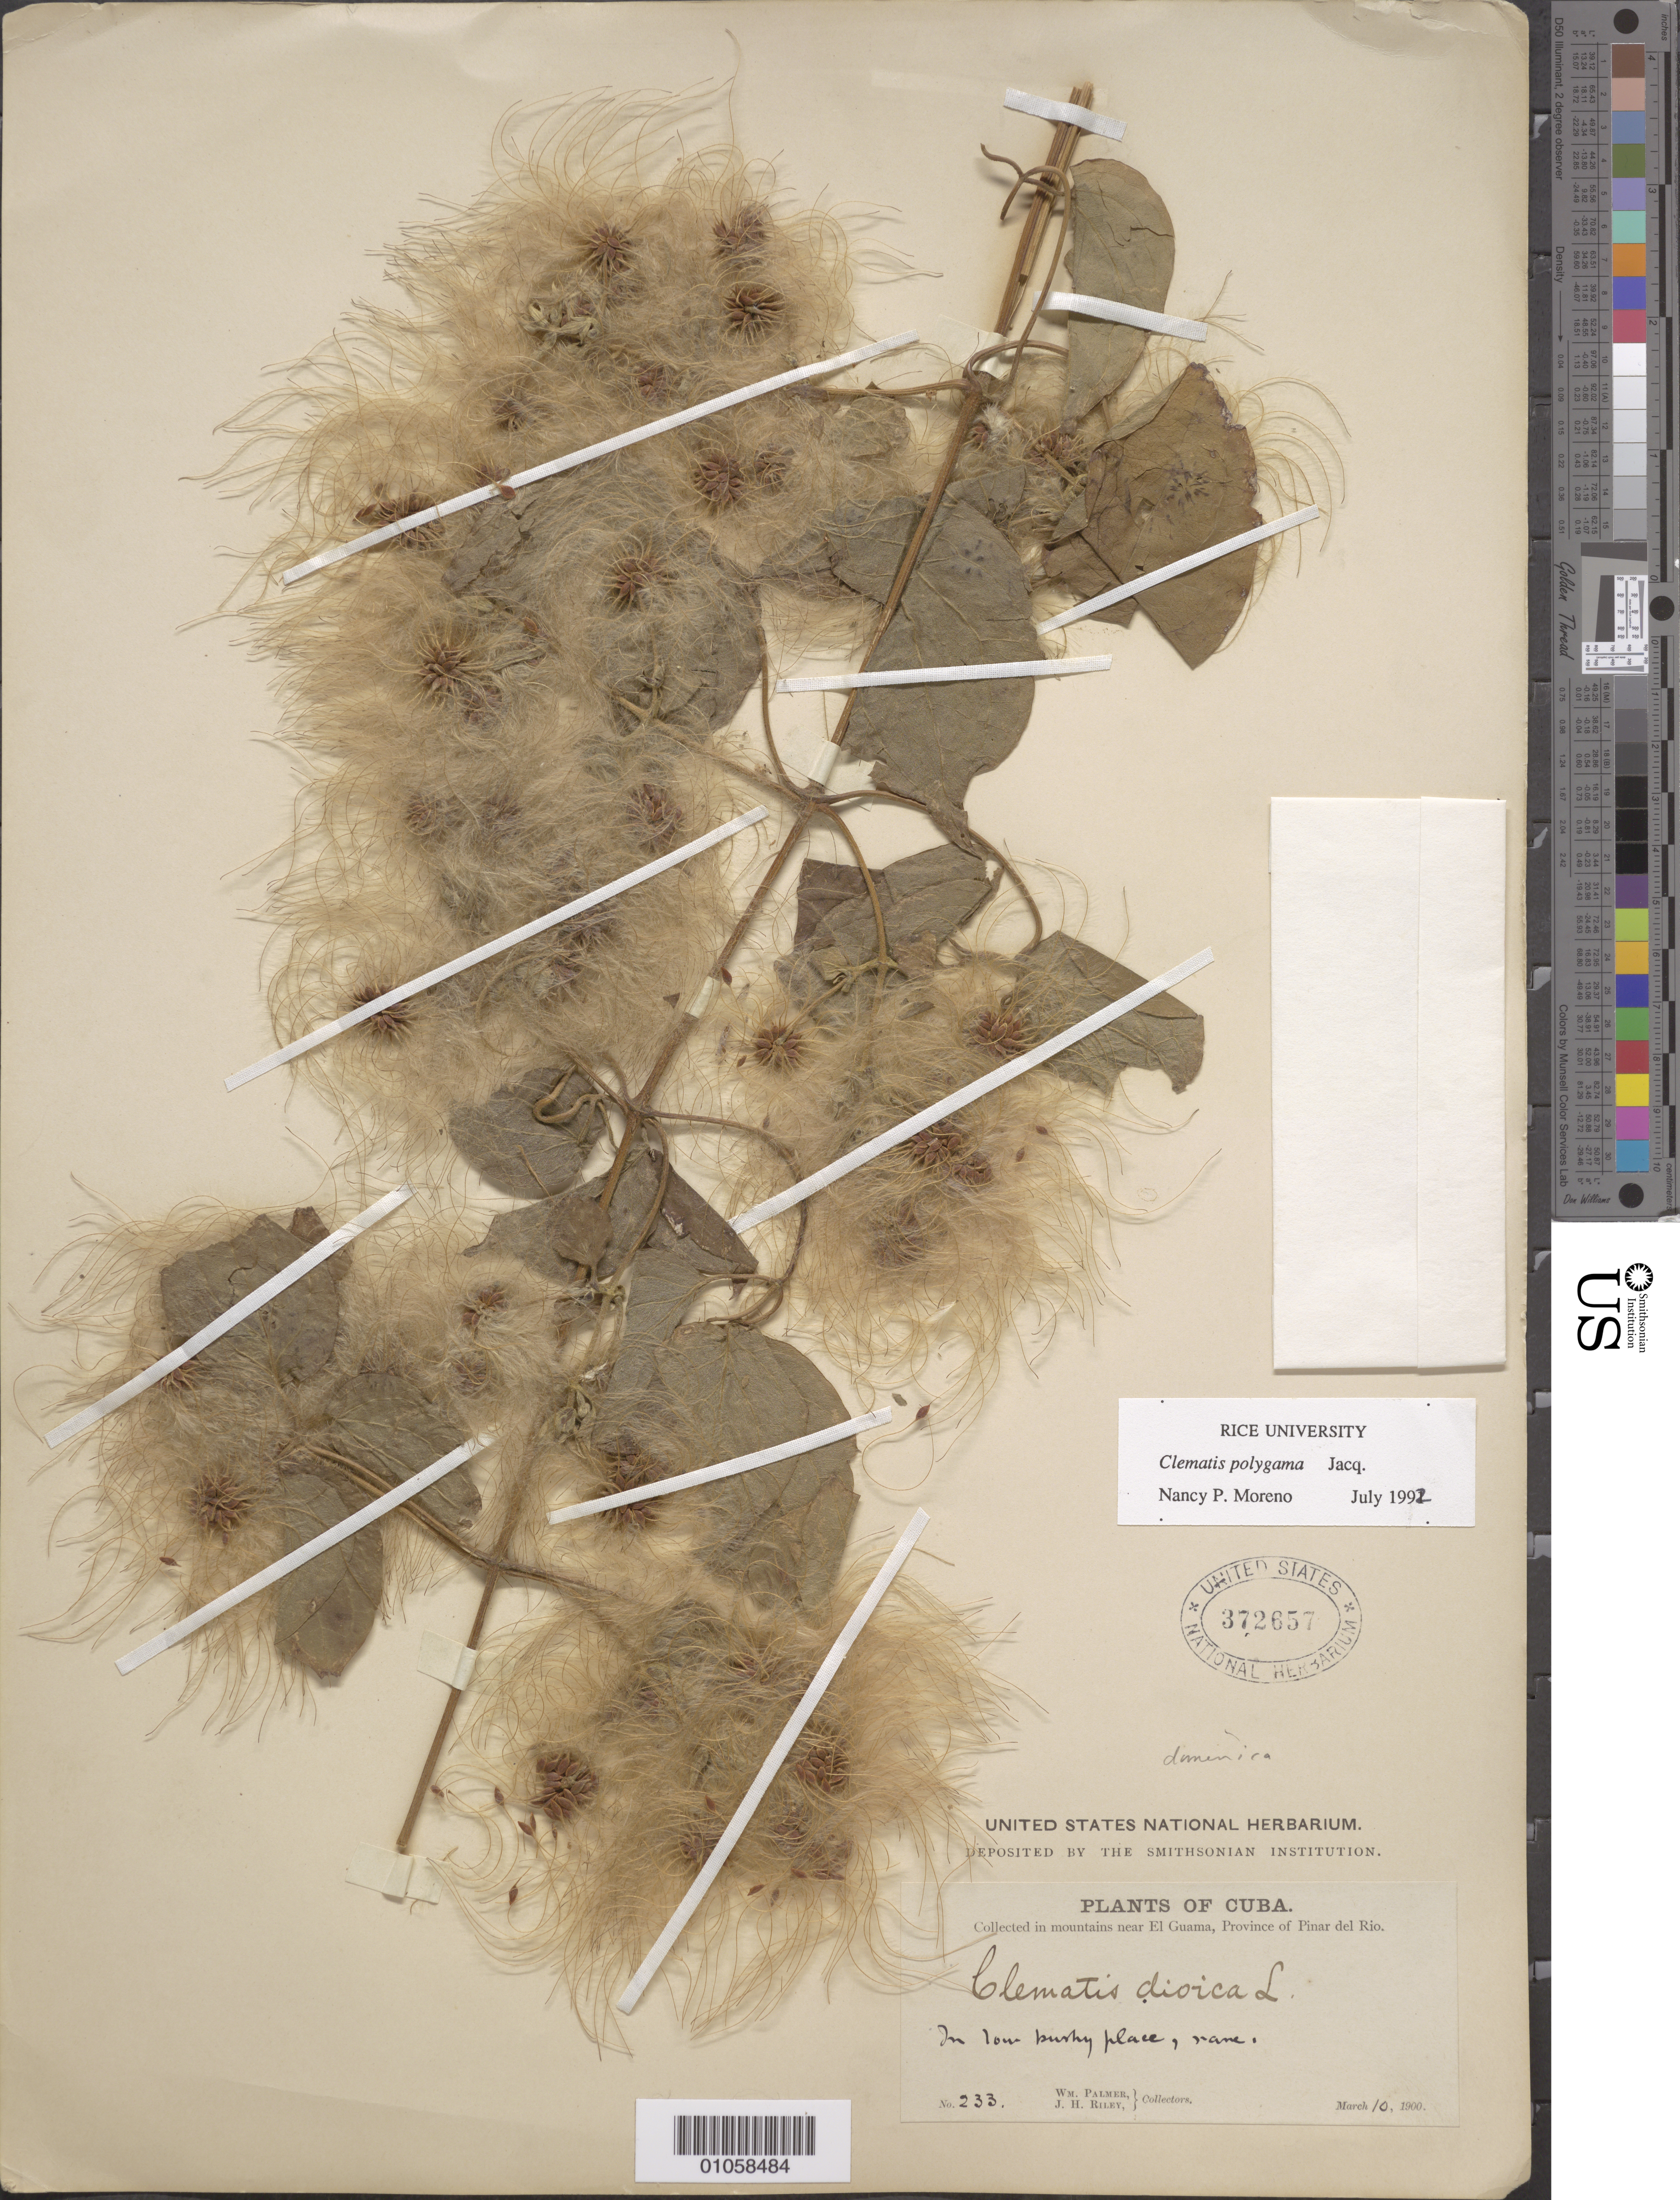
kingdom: Plantae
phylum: Tracheophyta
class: Magnoliopsida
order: Ranunculales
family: Ranunculaceae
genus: Clematis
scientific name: Clematis polygama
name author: Jacq.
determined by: Moreno, N. P.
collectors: W. Palmer & J. H. Riley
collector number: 233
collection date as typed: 10 Mar 1900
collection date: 1900-03-10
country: Cuba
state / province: Pinar del Río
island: Cuba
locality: El Guama, near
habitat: In low bushy place, rare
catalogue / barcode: US 372657